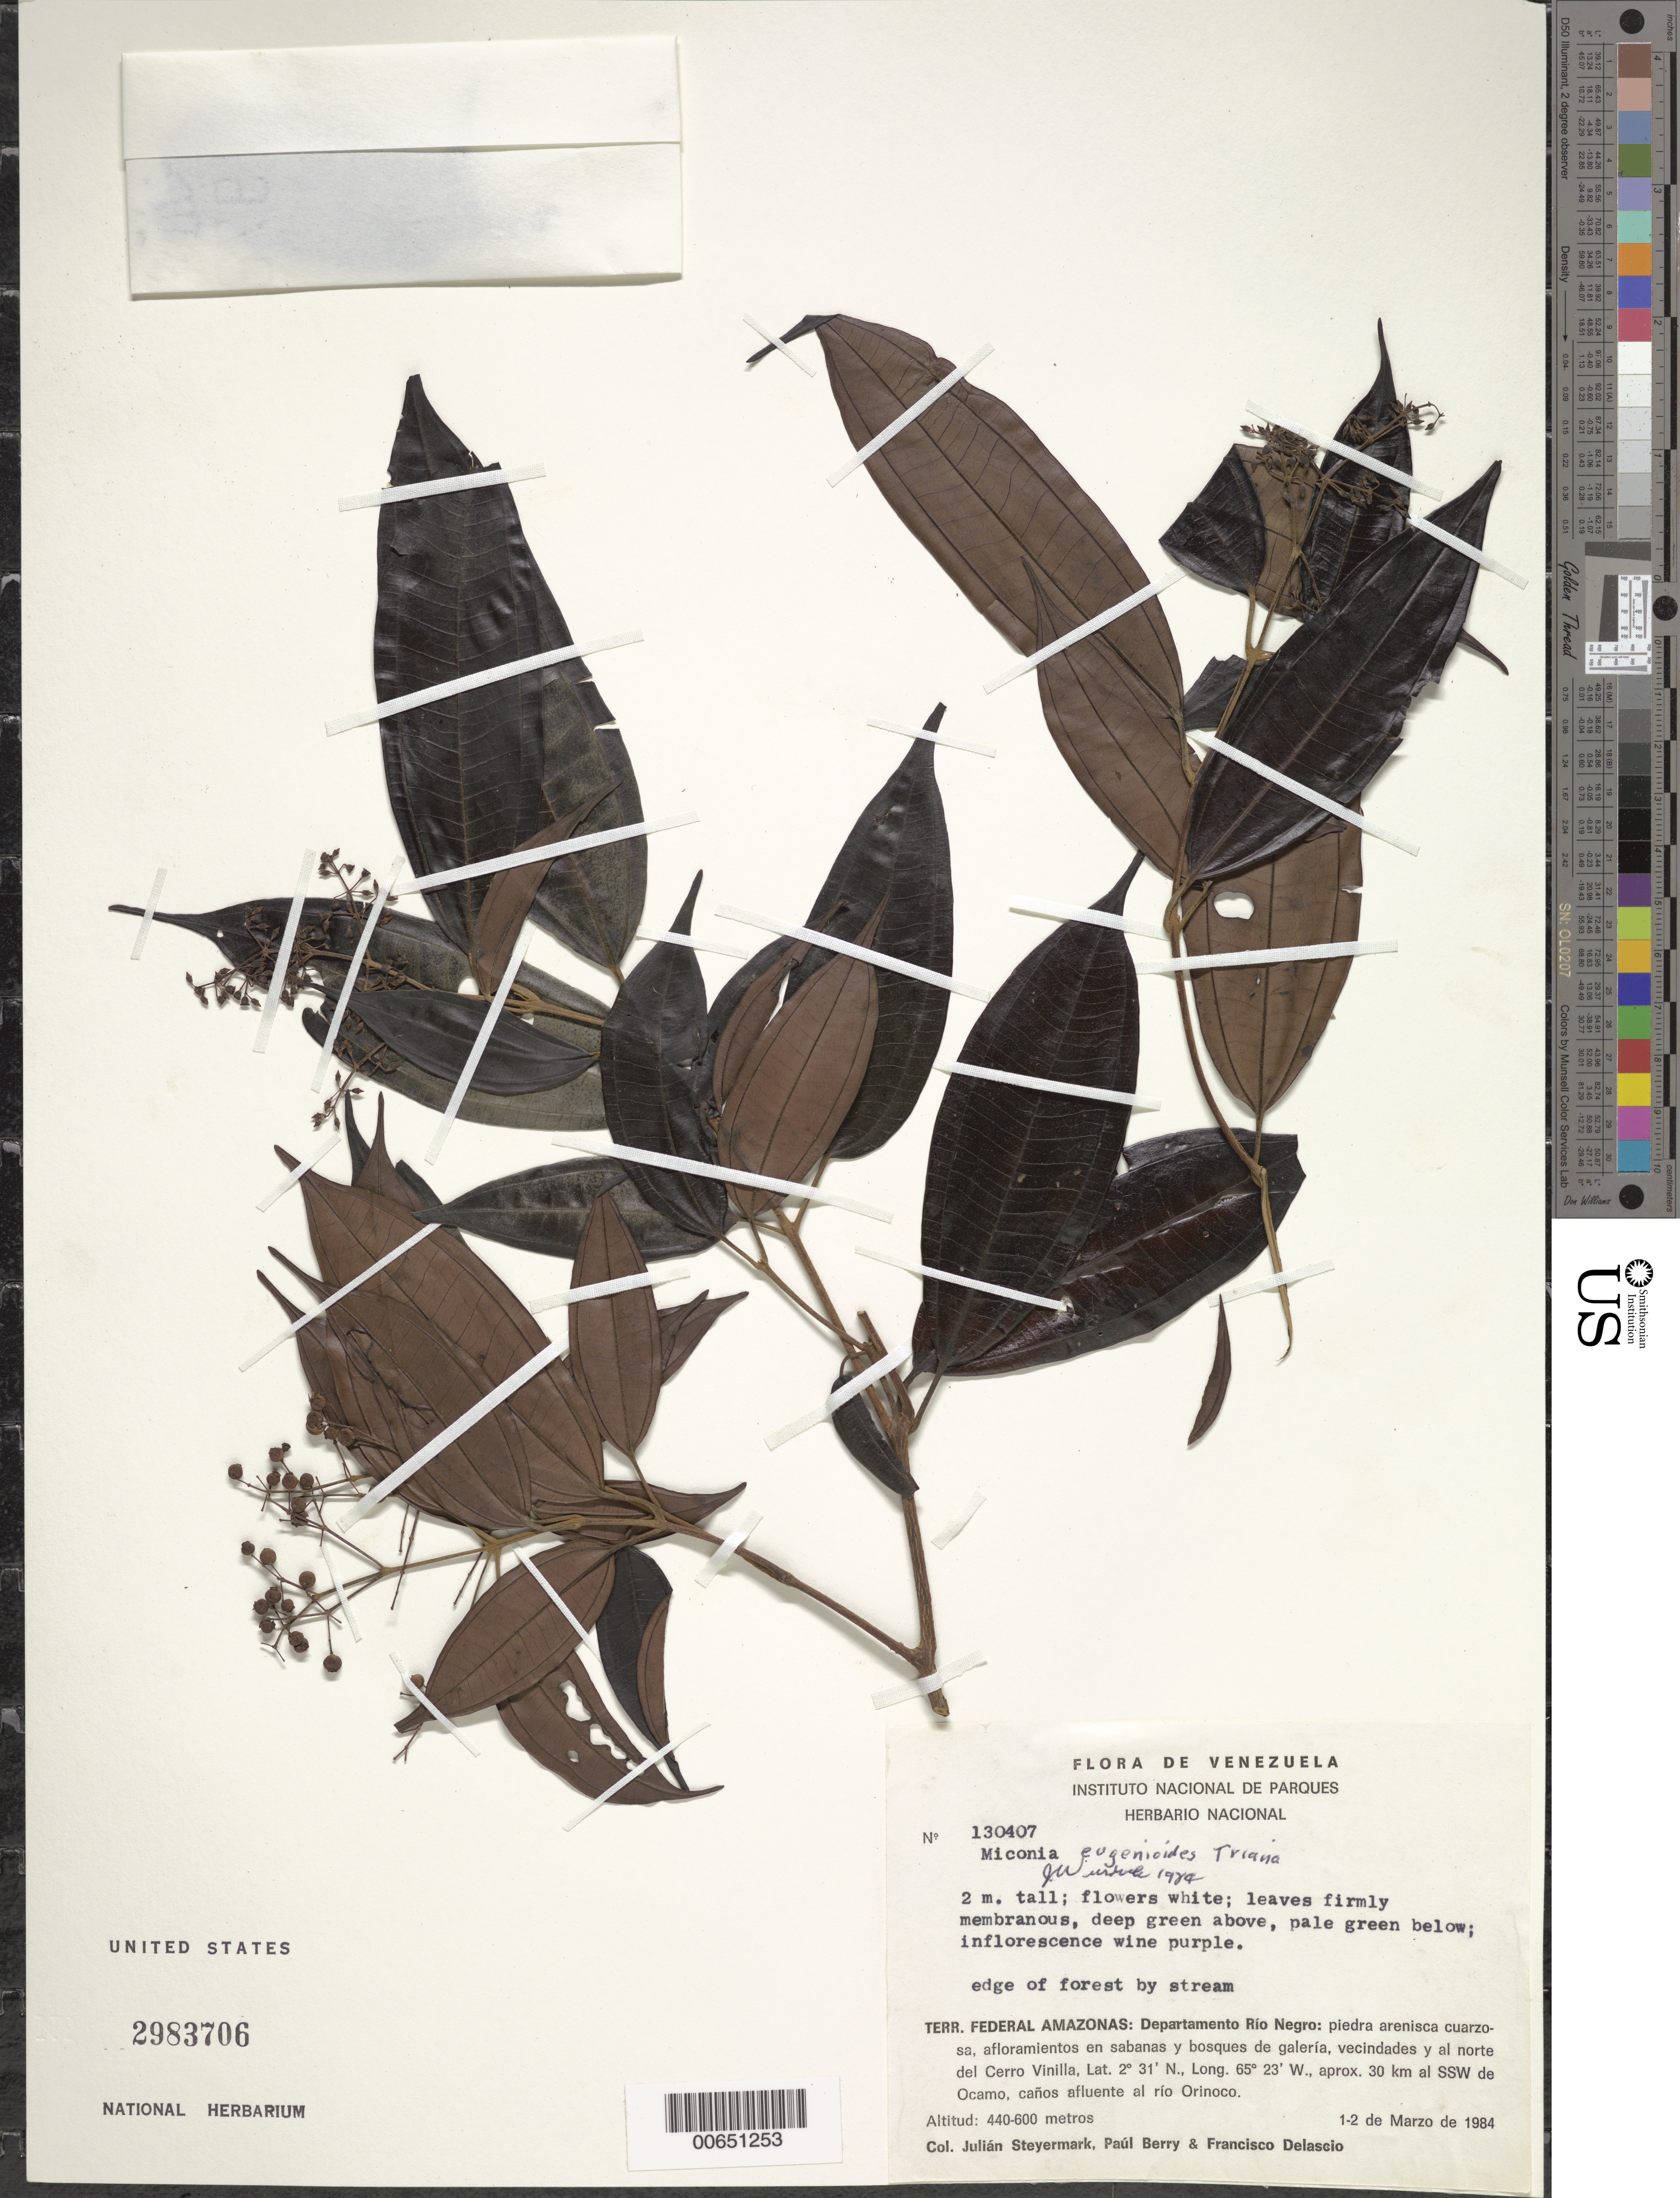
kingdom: Plantae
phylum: Tracheophyta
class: Magnoliopsida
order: Myrtales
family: Melastomataceae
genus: Miconia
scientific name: Miconia eugenioides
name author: Triana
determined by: Wurdack, John J., (US), US (UNITED STATES)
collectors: J. Steyermark, P. Berry & F. Delascio C.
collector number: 130407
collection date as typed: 1-Mar-84 to 2-Mar-84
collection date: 1984-03-01/1984-03-02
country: Venezuela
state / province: Amazonas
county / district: Río Negro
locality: Cerro Vinilla, vec. y al norte, aprox 30 km al SSW de Ocamo, Caños afluente al río Orinoco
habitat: Edge of forest by stream; piedra arenisca cuarzosa, afloramientos en sabanas y bosques de galeria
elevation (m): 440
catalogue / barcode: US 2983706